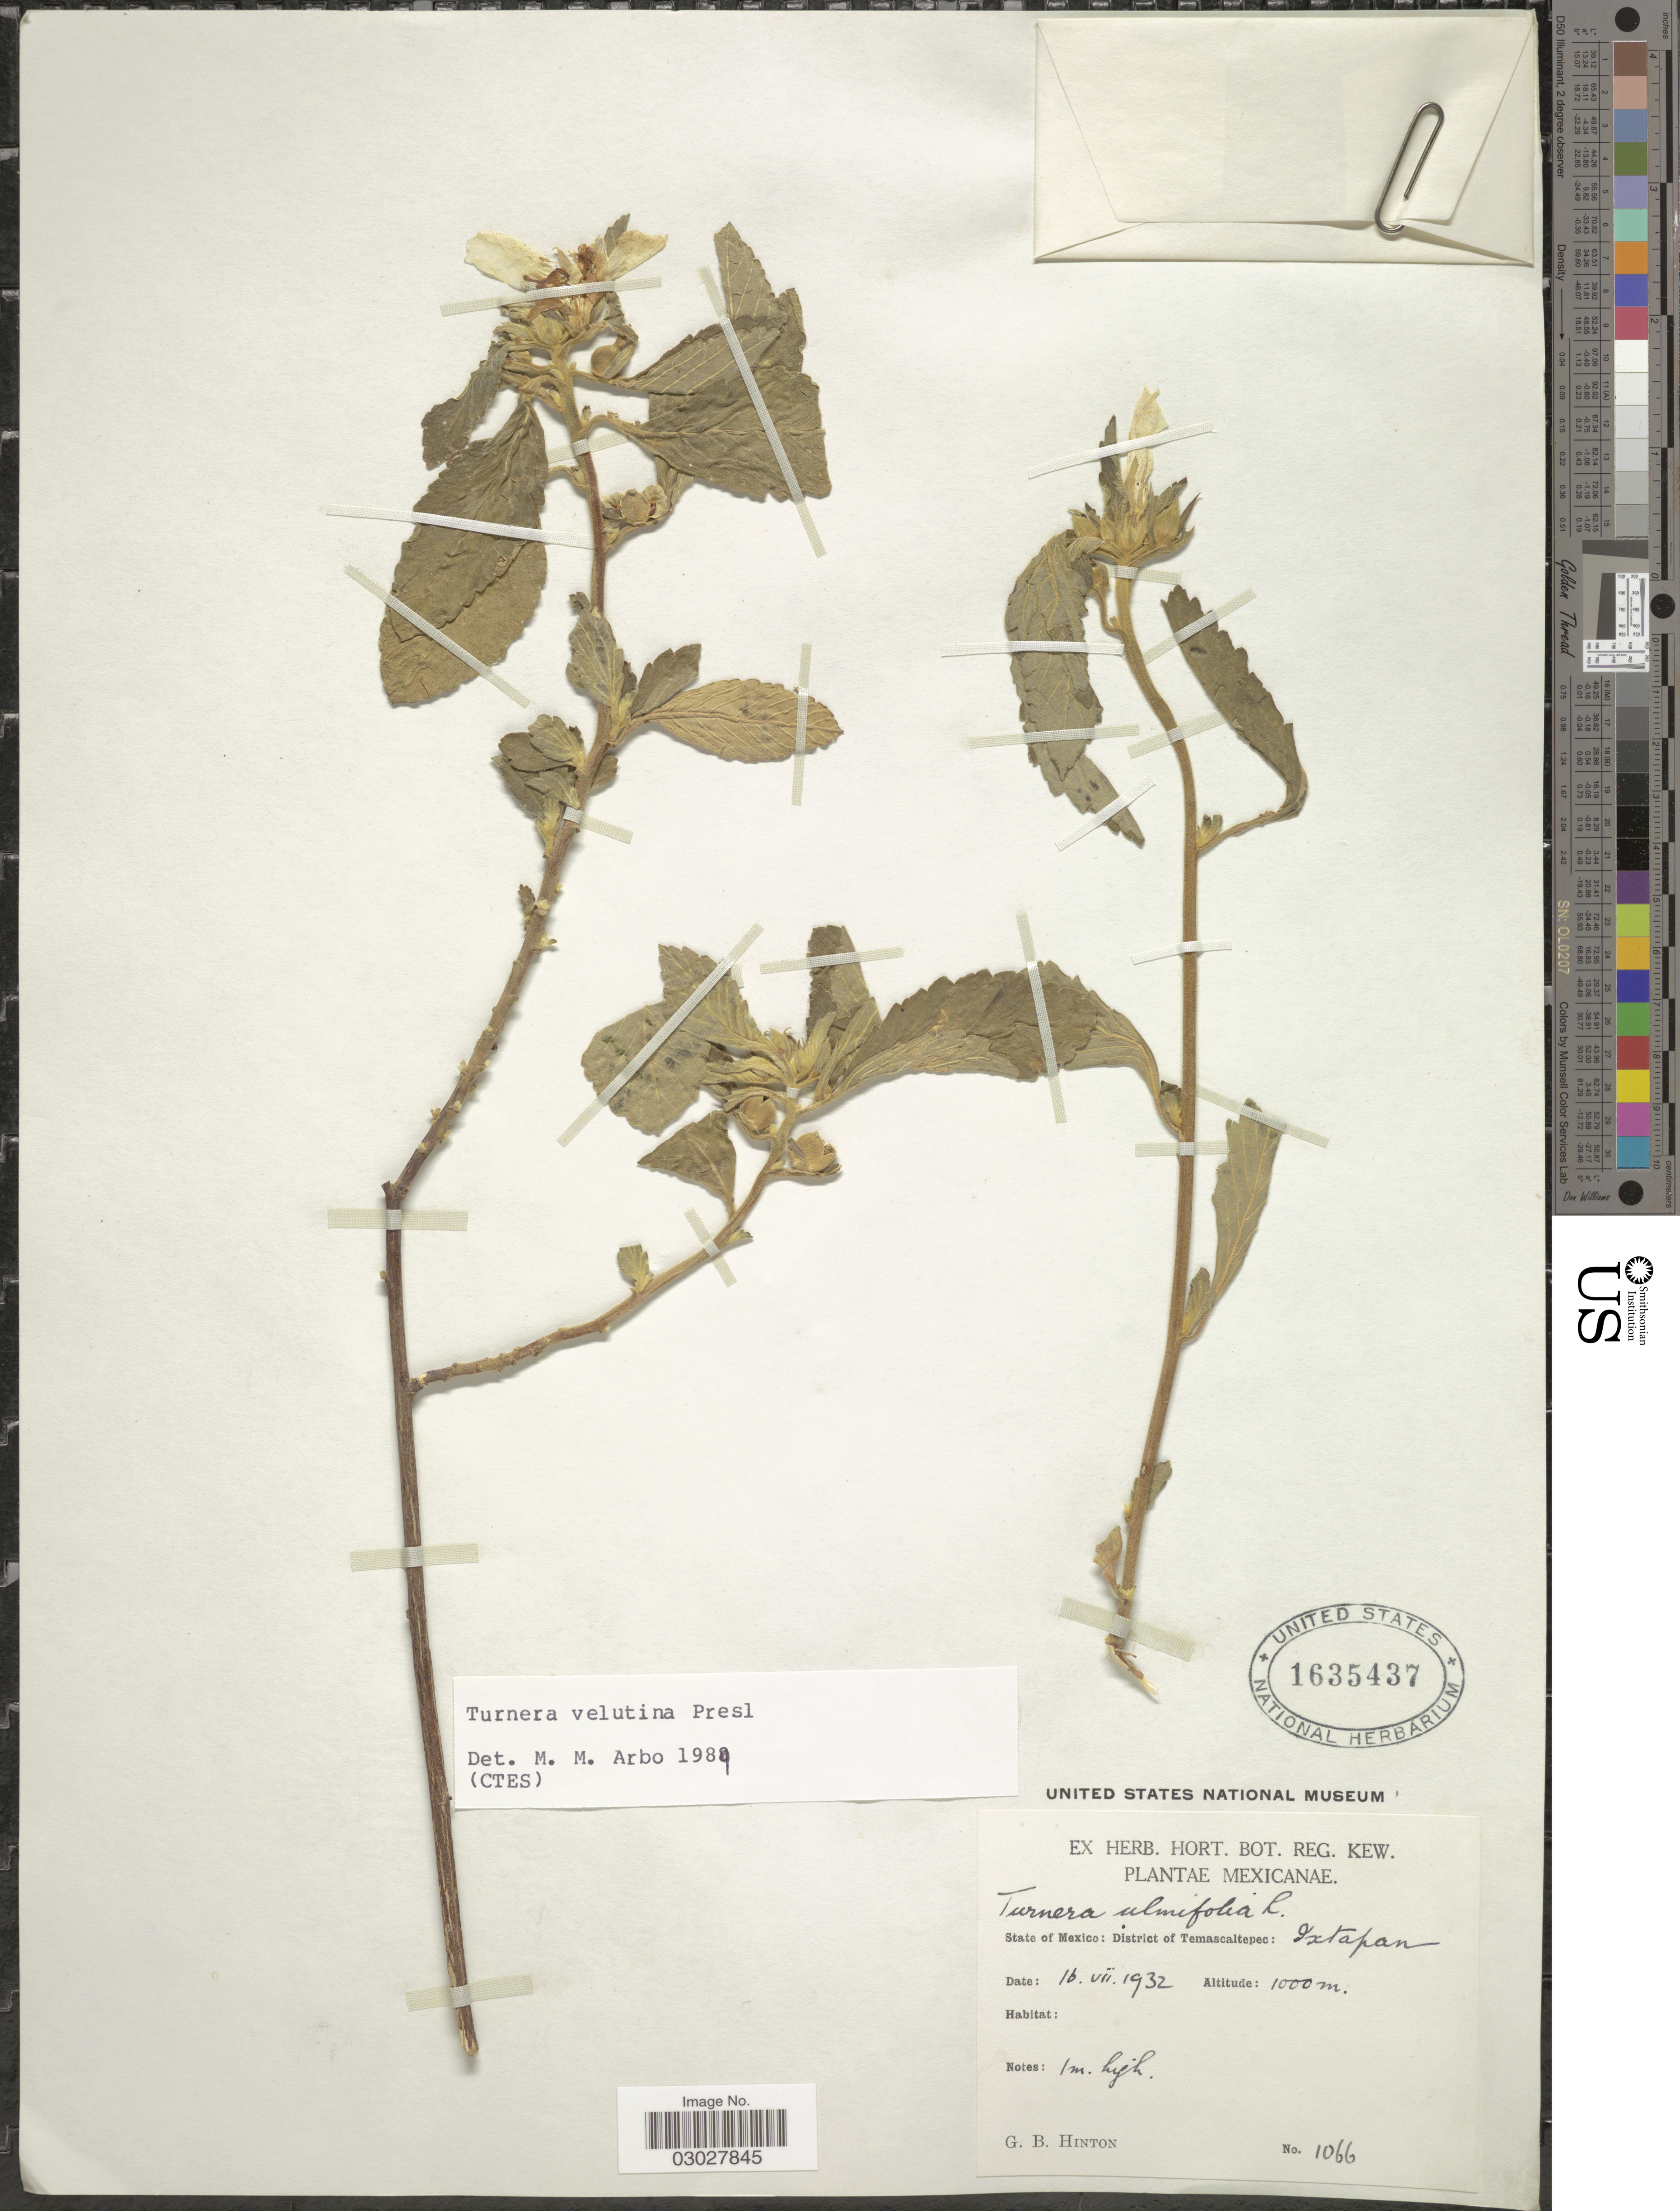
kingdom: Plantae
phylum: Tracheophyta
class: Magnoliopsida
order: Malpighiales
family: Turneraceae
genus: Turnera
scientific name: Turnera velutina Benth., nom. illeg.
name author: Benth.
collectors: G. B. Hinton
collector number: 1066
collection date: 1932-07-16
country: Mexico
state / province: México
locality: State of Mexico: District of Temascaltepec: Ixtapan.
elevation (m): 1000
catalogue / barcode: US 1635437